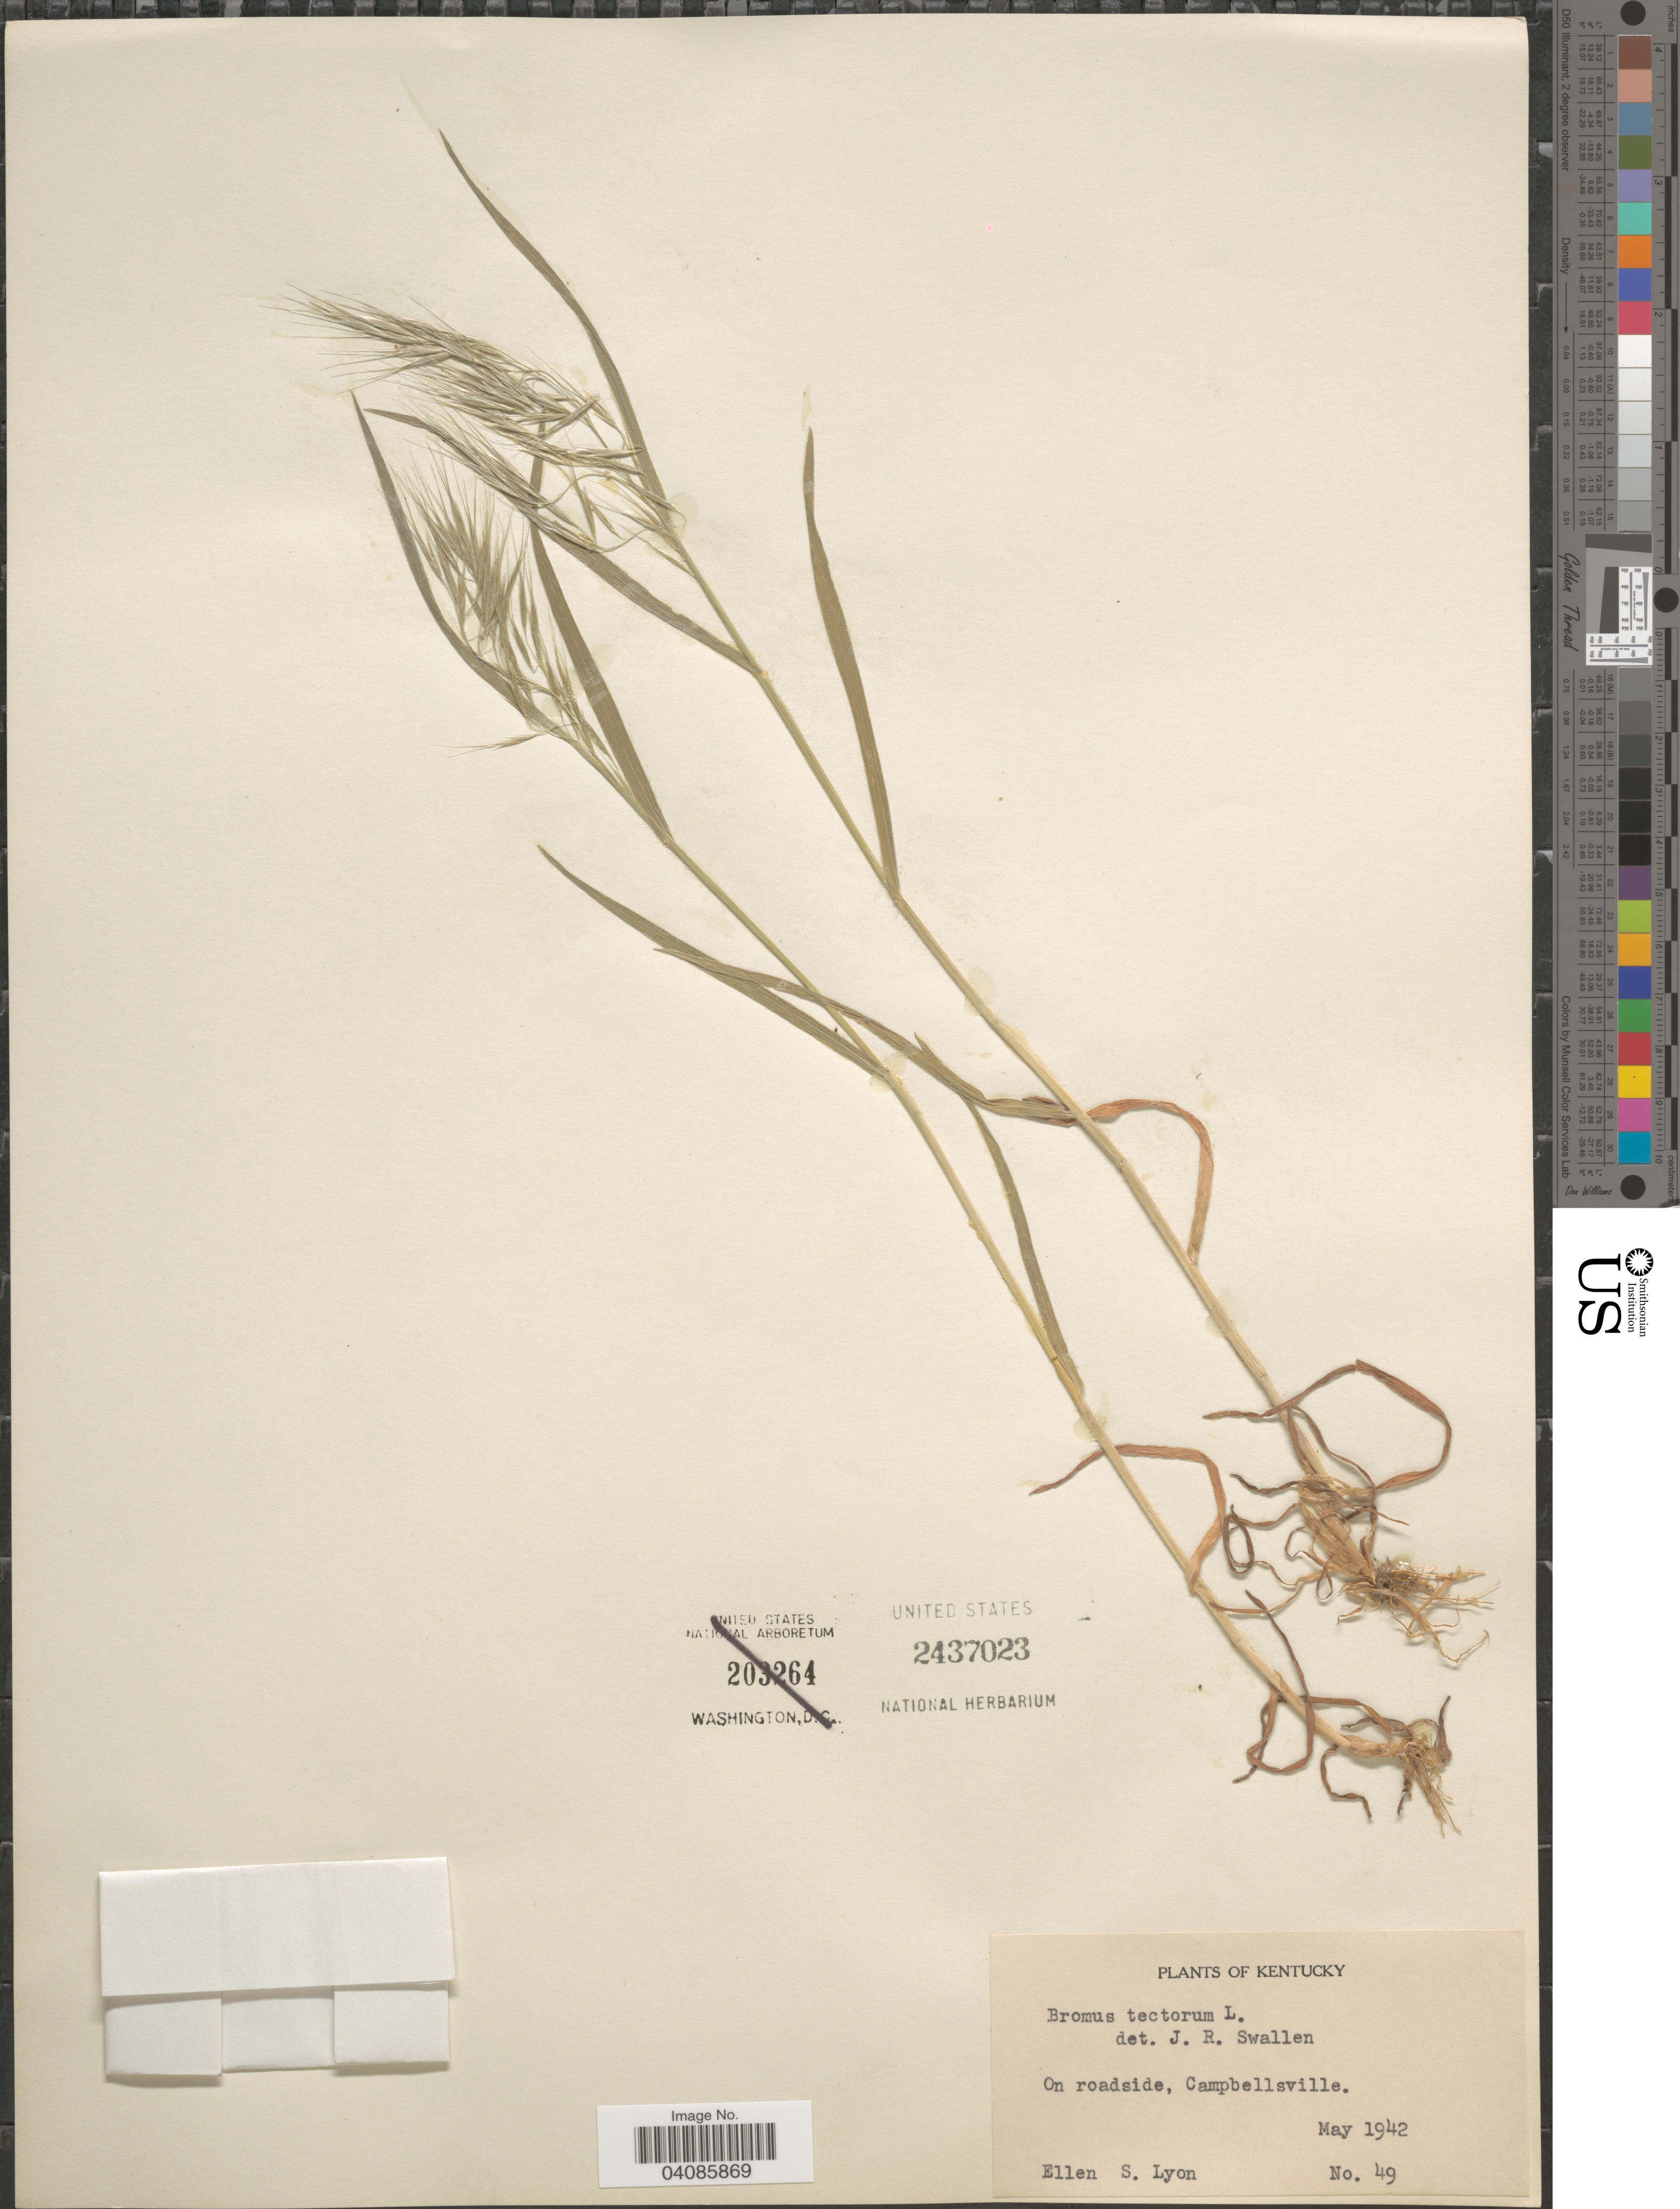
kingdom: Plantae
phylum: Tracheophyta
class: Liliopsida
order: Poales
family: Poaceae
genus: Bromus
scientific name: Bromus tectorum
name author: L.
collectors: E. Lyon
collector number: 49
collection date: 1942-05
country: United States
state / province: Kentucky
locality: On roadside, Campbellsville.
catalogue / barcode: US 2437023